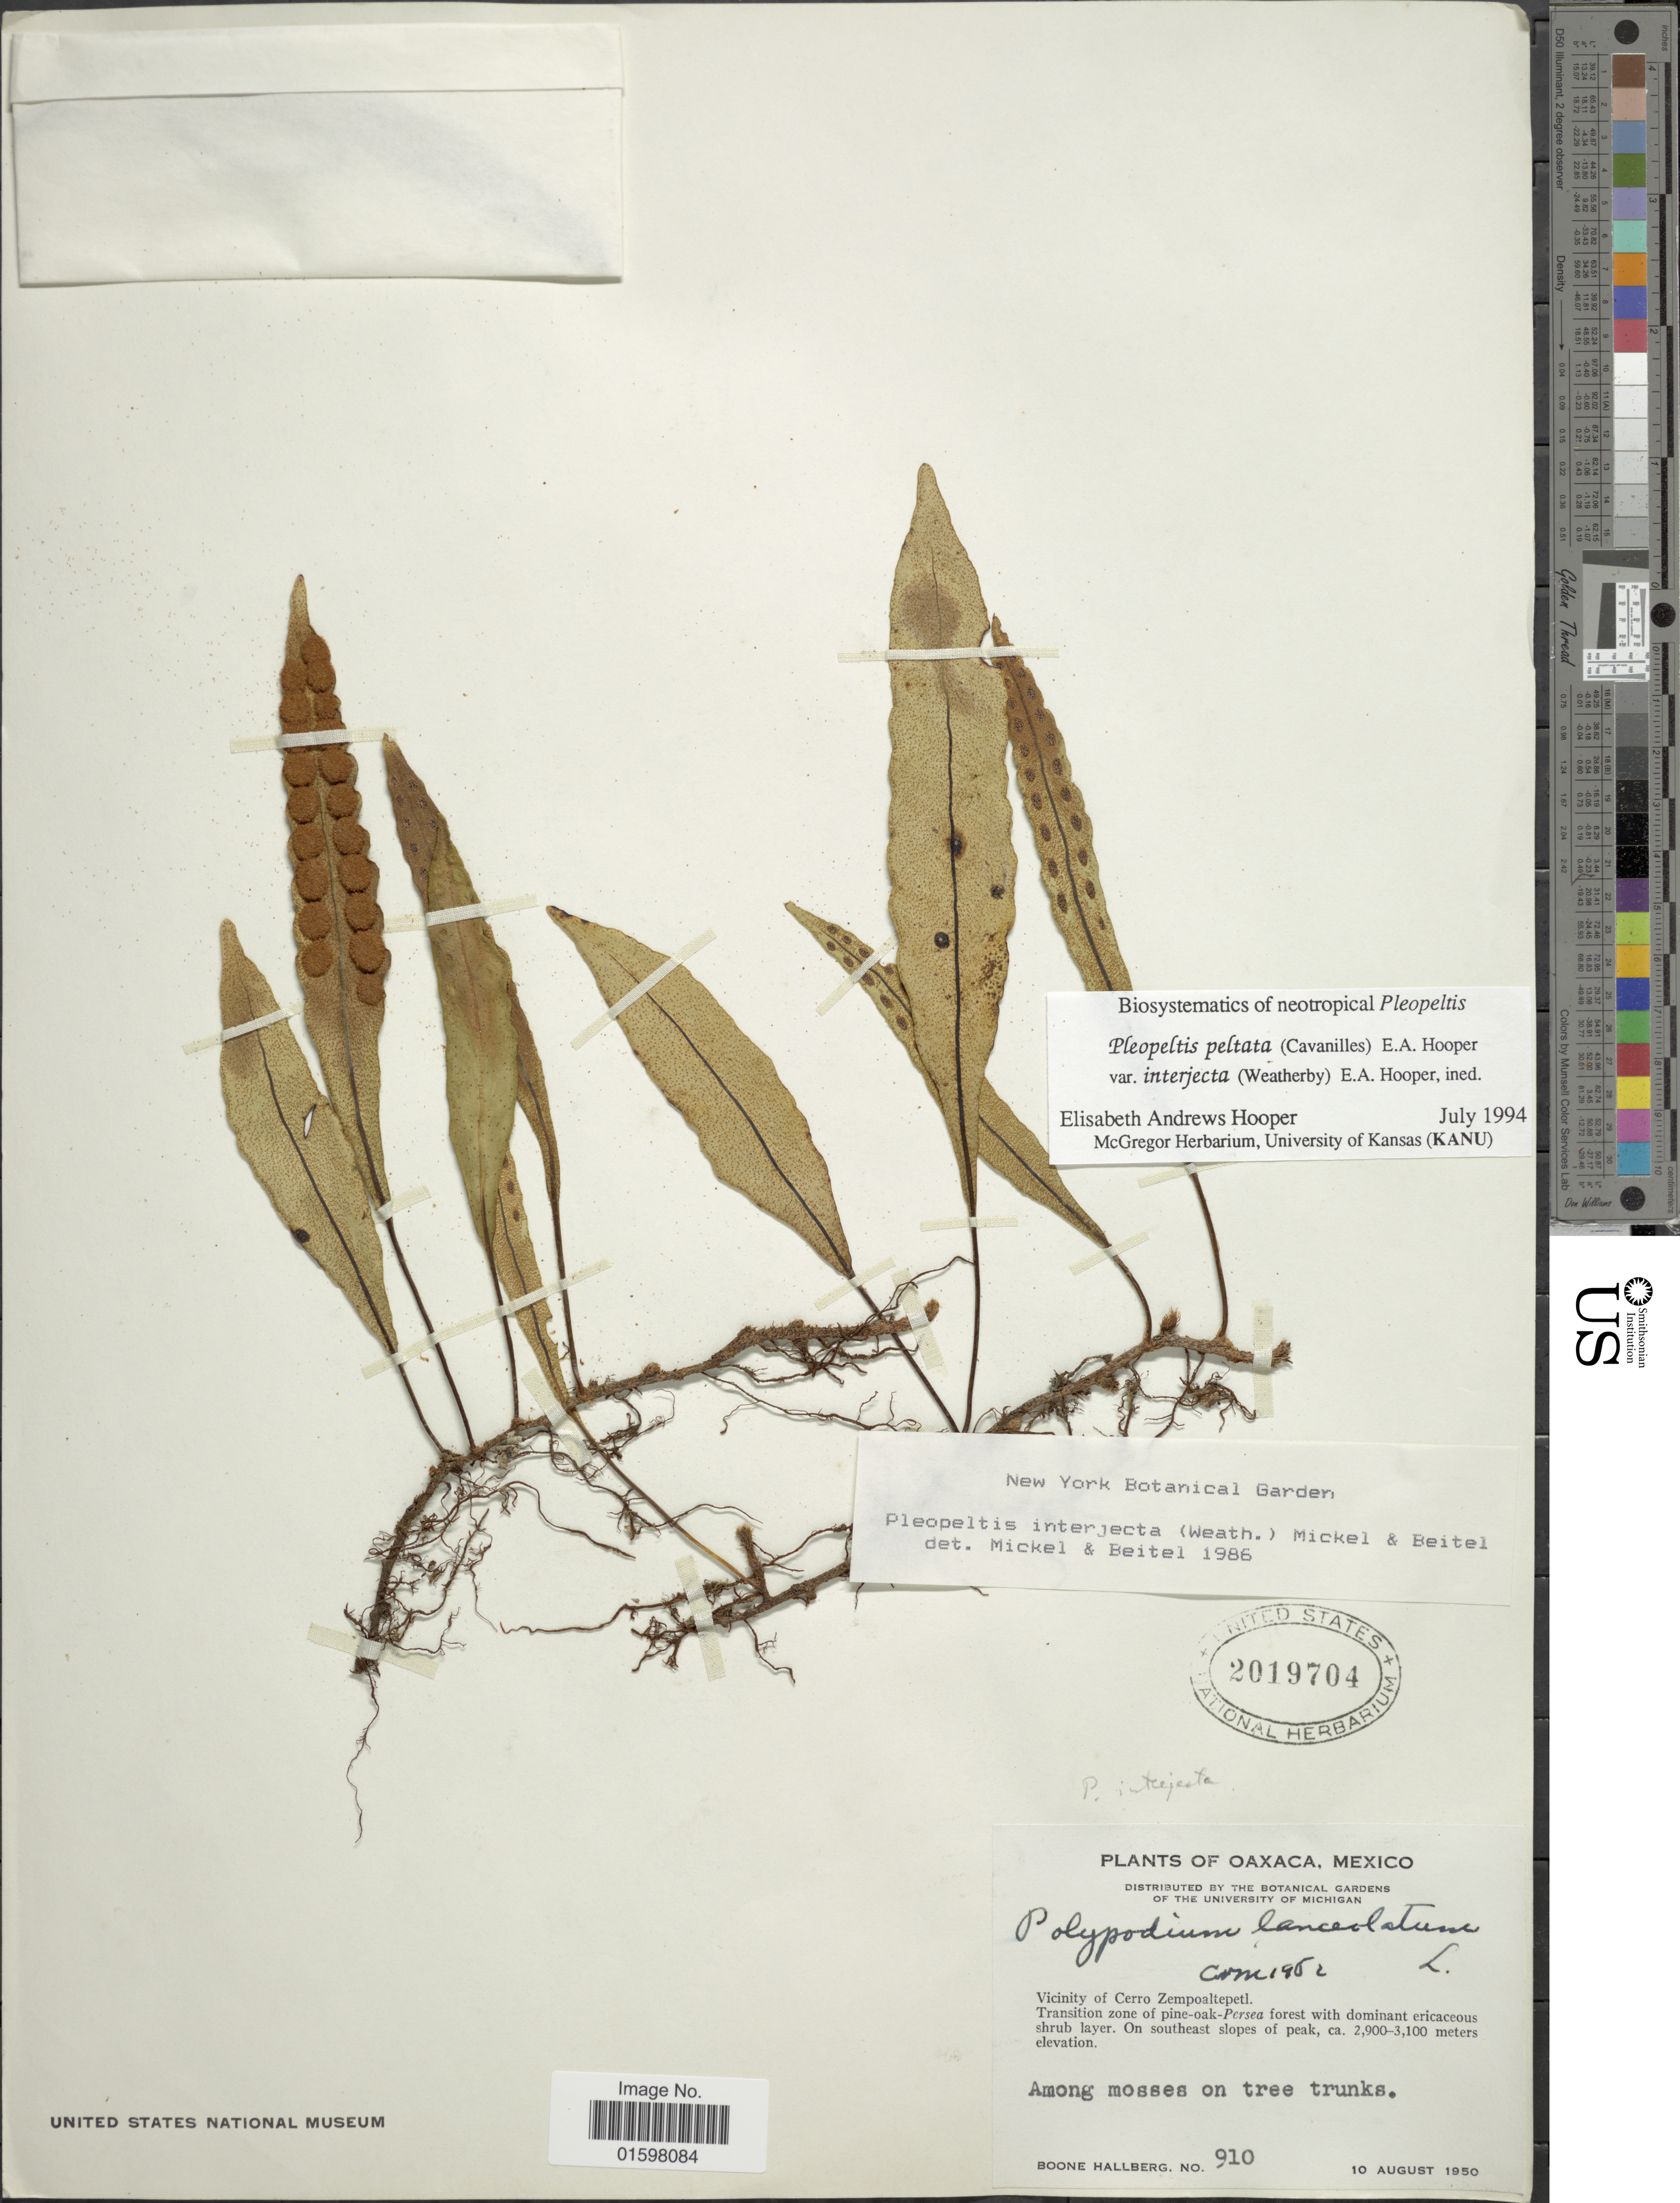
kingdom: Plantae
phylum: Tracheophyta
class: Polypodiopsida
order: Polypodiales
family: Polypodiaceae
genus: Pleopeltis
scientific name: Pleopeltis peltata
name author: Scort.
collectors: B. Hallberg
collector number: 910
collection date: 1950-08-10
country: Mexico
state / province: Oaxaca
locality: Vicinity of Cerro Zempoaltepetl. Transition zone of pine-oak Persea forest. On southeast slopes of peak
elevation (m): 2900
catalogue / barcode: US 3019704